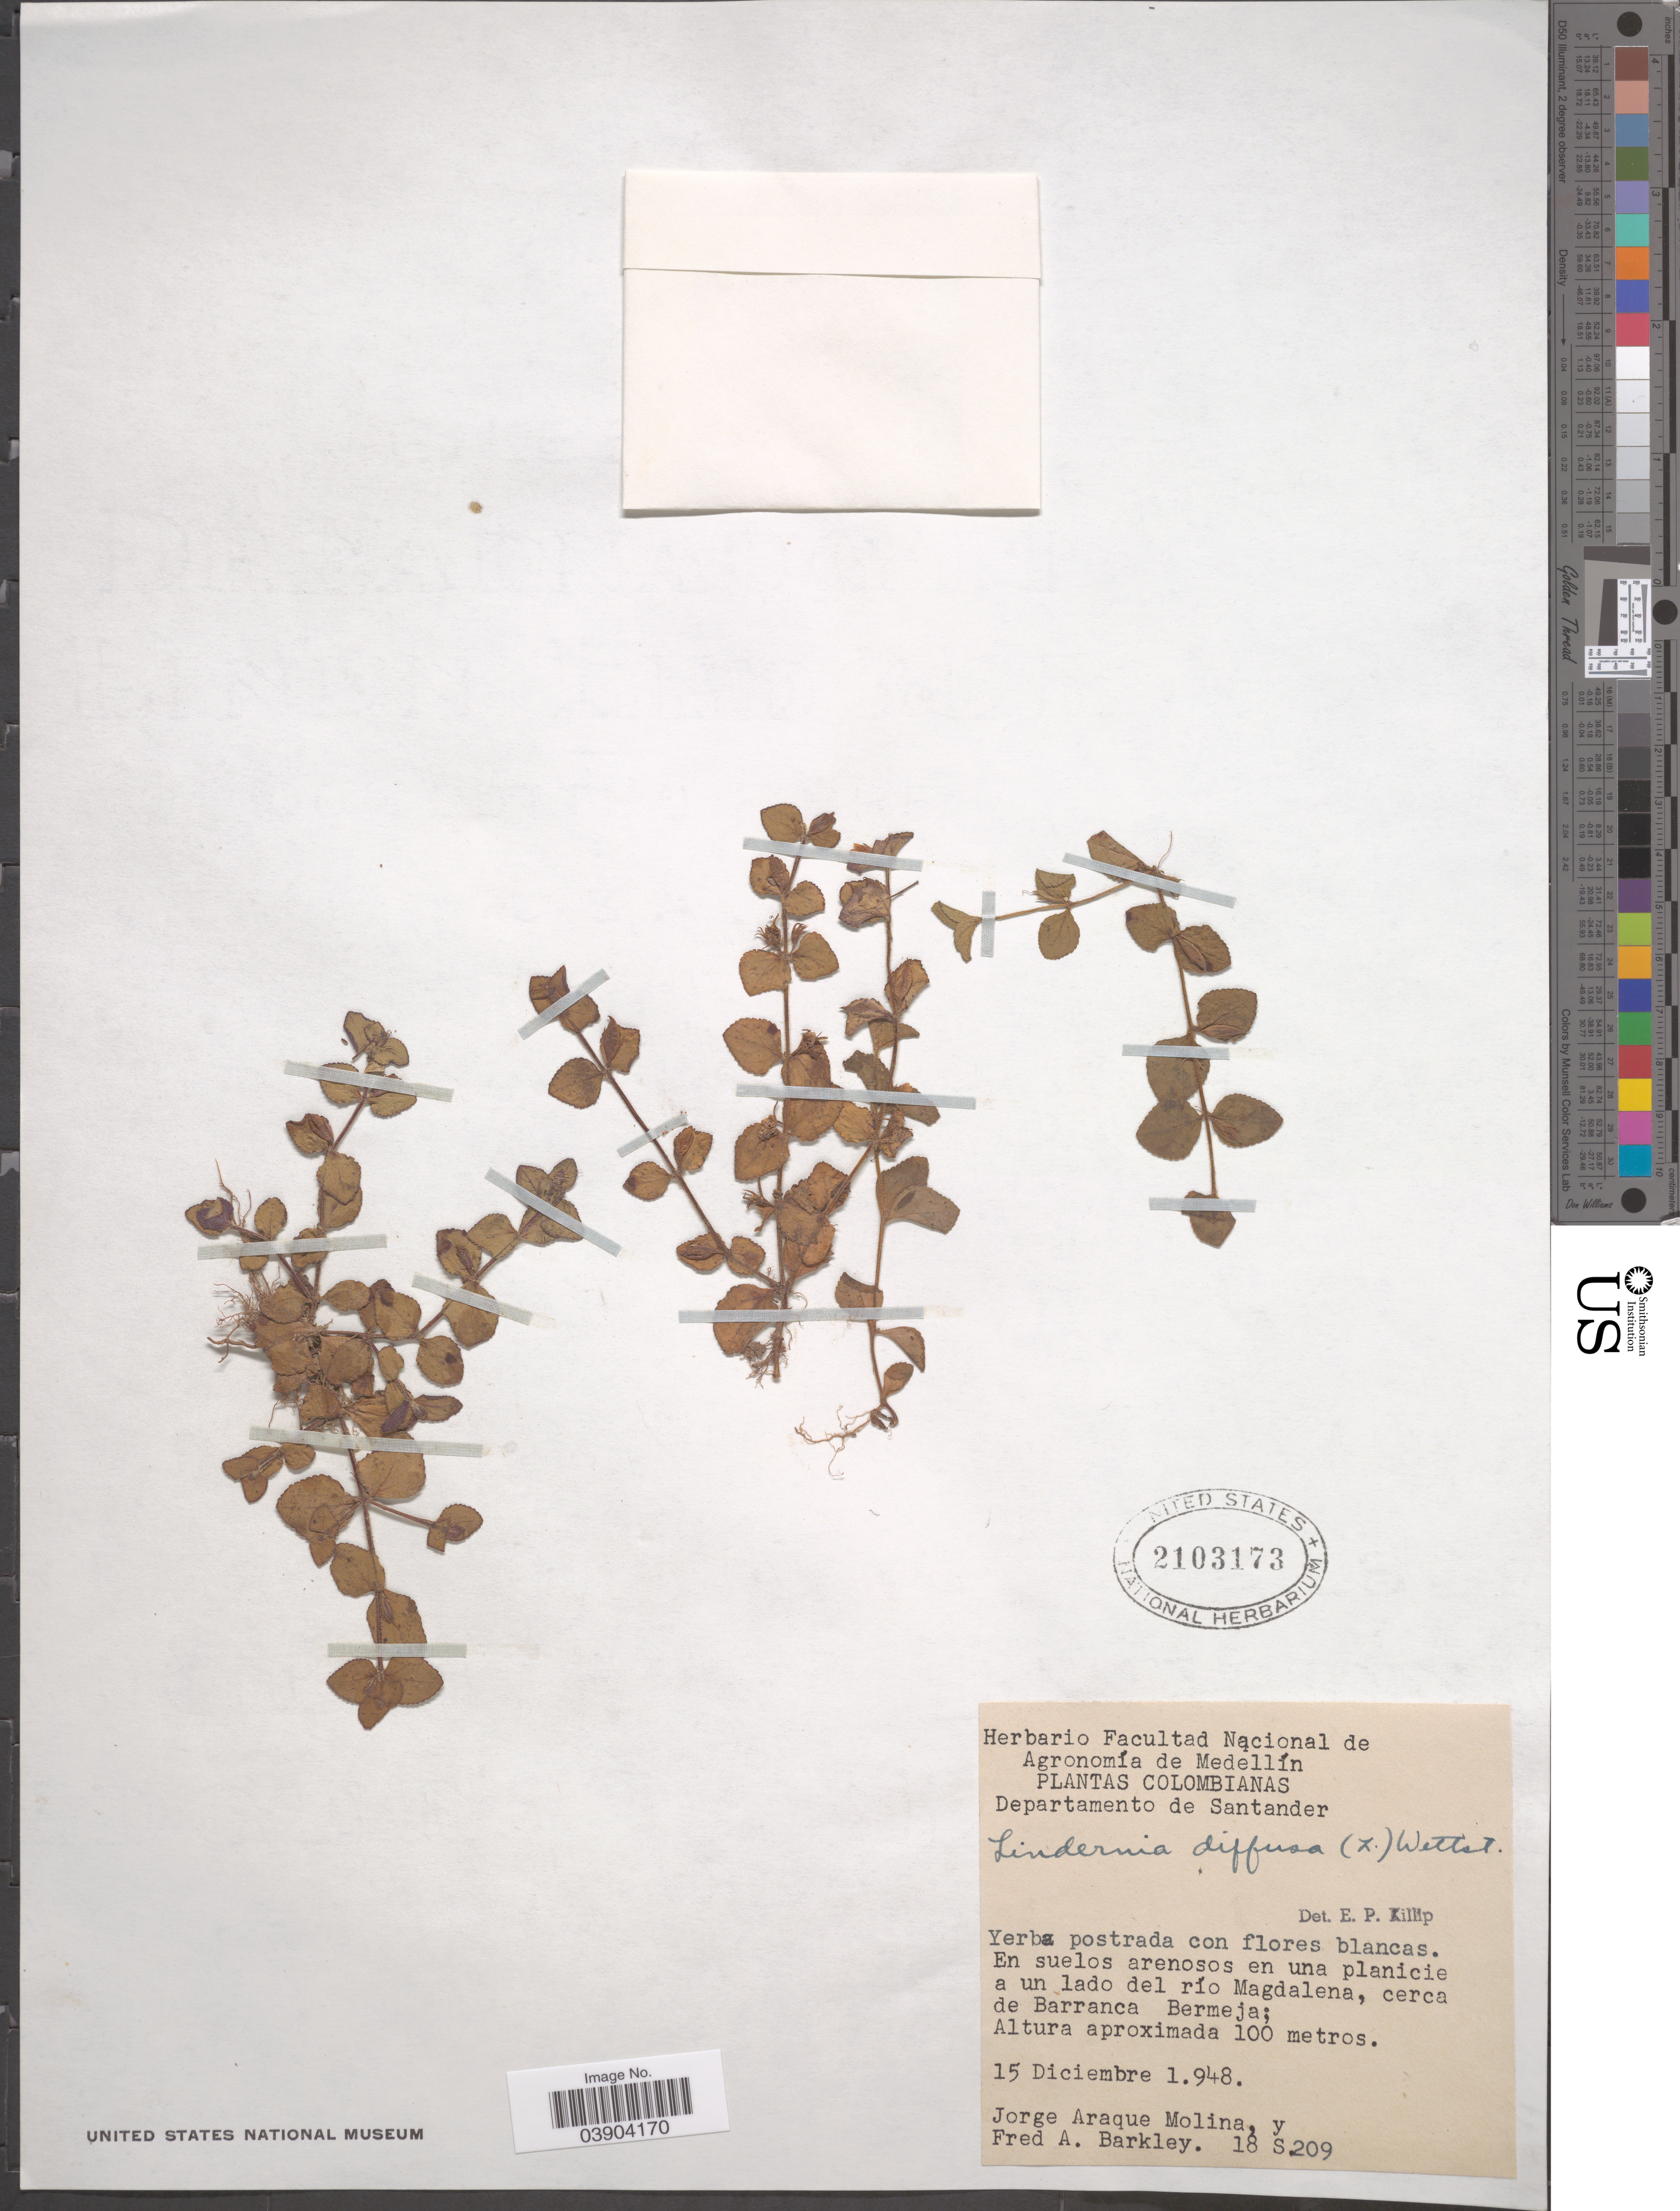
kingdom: Plantae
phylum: Tracheophyta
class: Magnoliopsida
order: Lamiales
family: Linderniaceae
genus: Lindernia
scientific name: Lindernia diffusa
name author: (L.) Wettst.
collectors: J. Araque Molina & F. A. Barkley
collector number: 18S209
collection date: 1948-12-15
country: Colombia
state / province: Santander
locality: Departamento de Santander. En suelos arenosos en una planicie a un lado del río Magdalena, cerca de Barranca Bermeja.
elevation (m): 100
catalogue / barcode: US 2103173